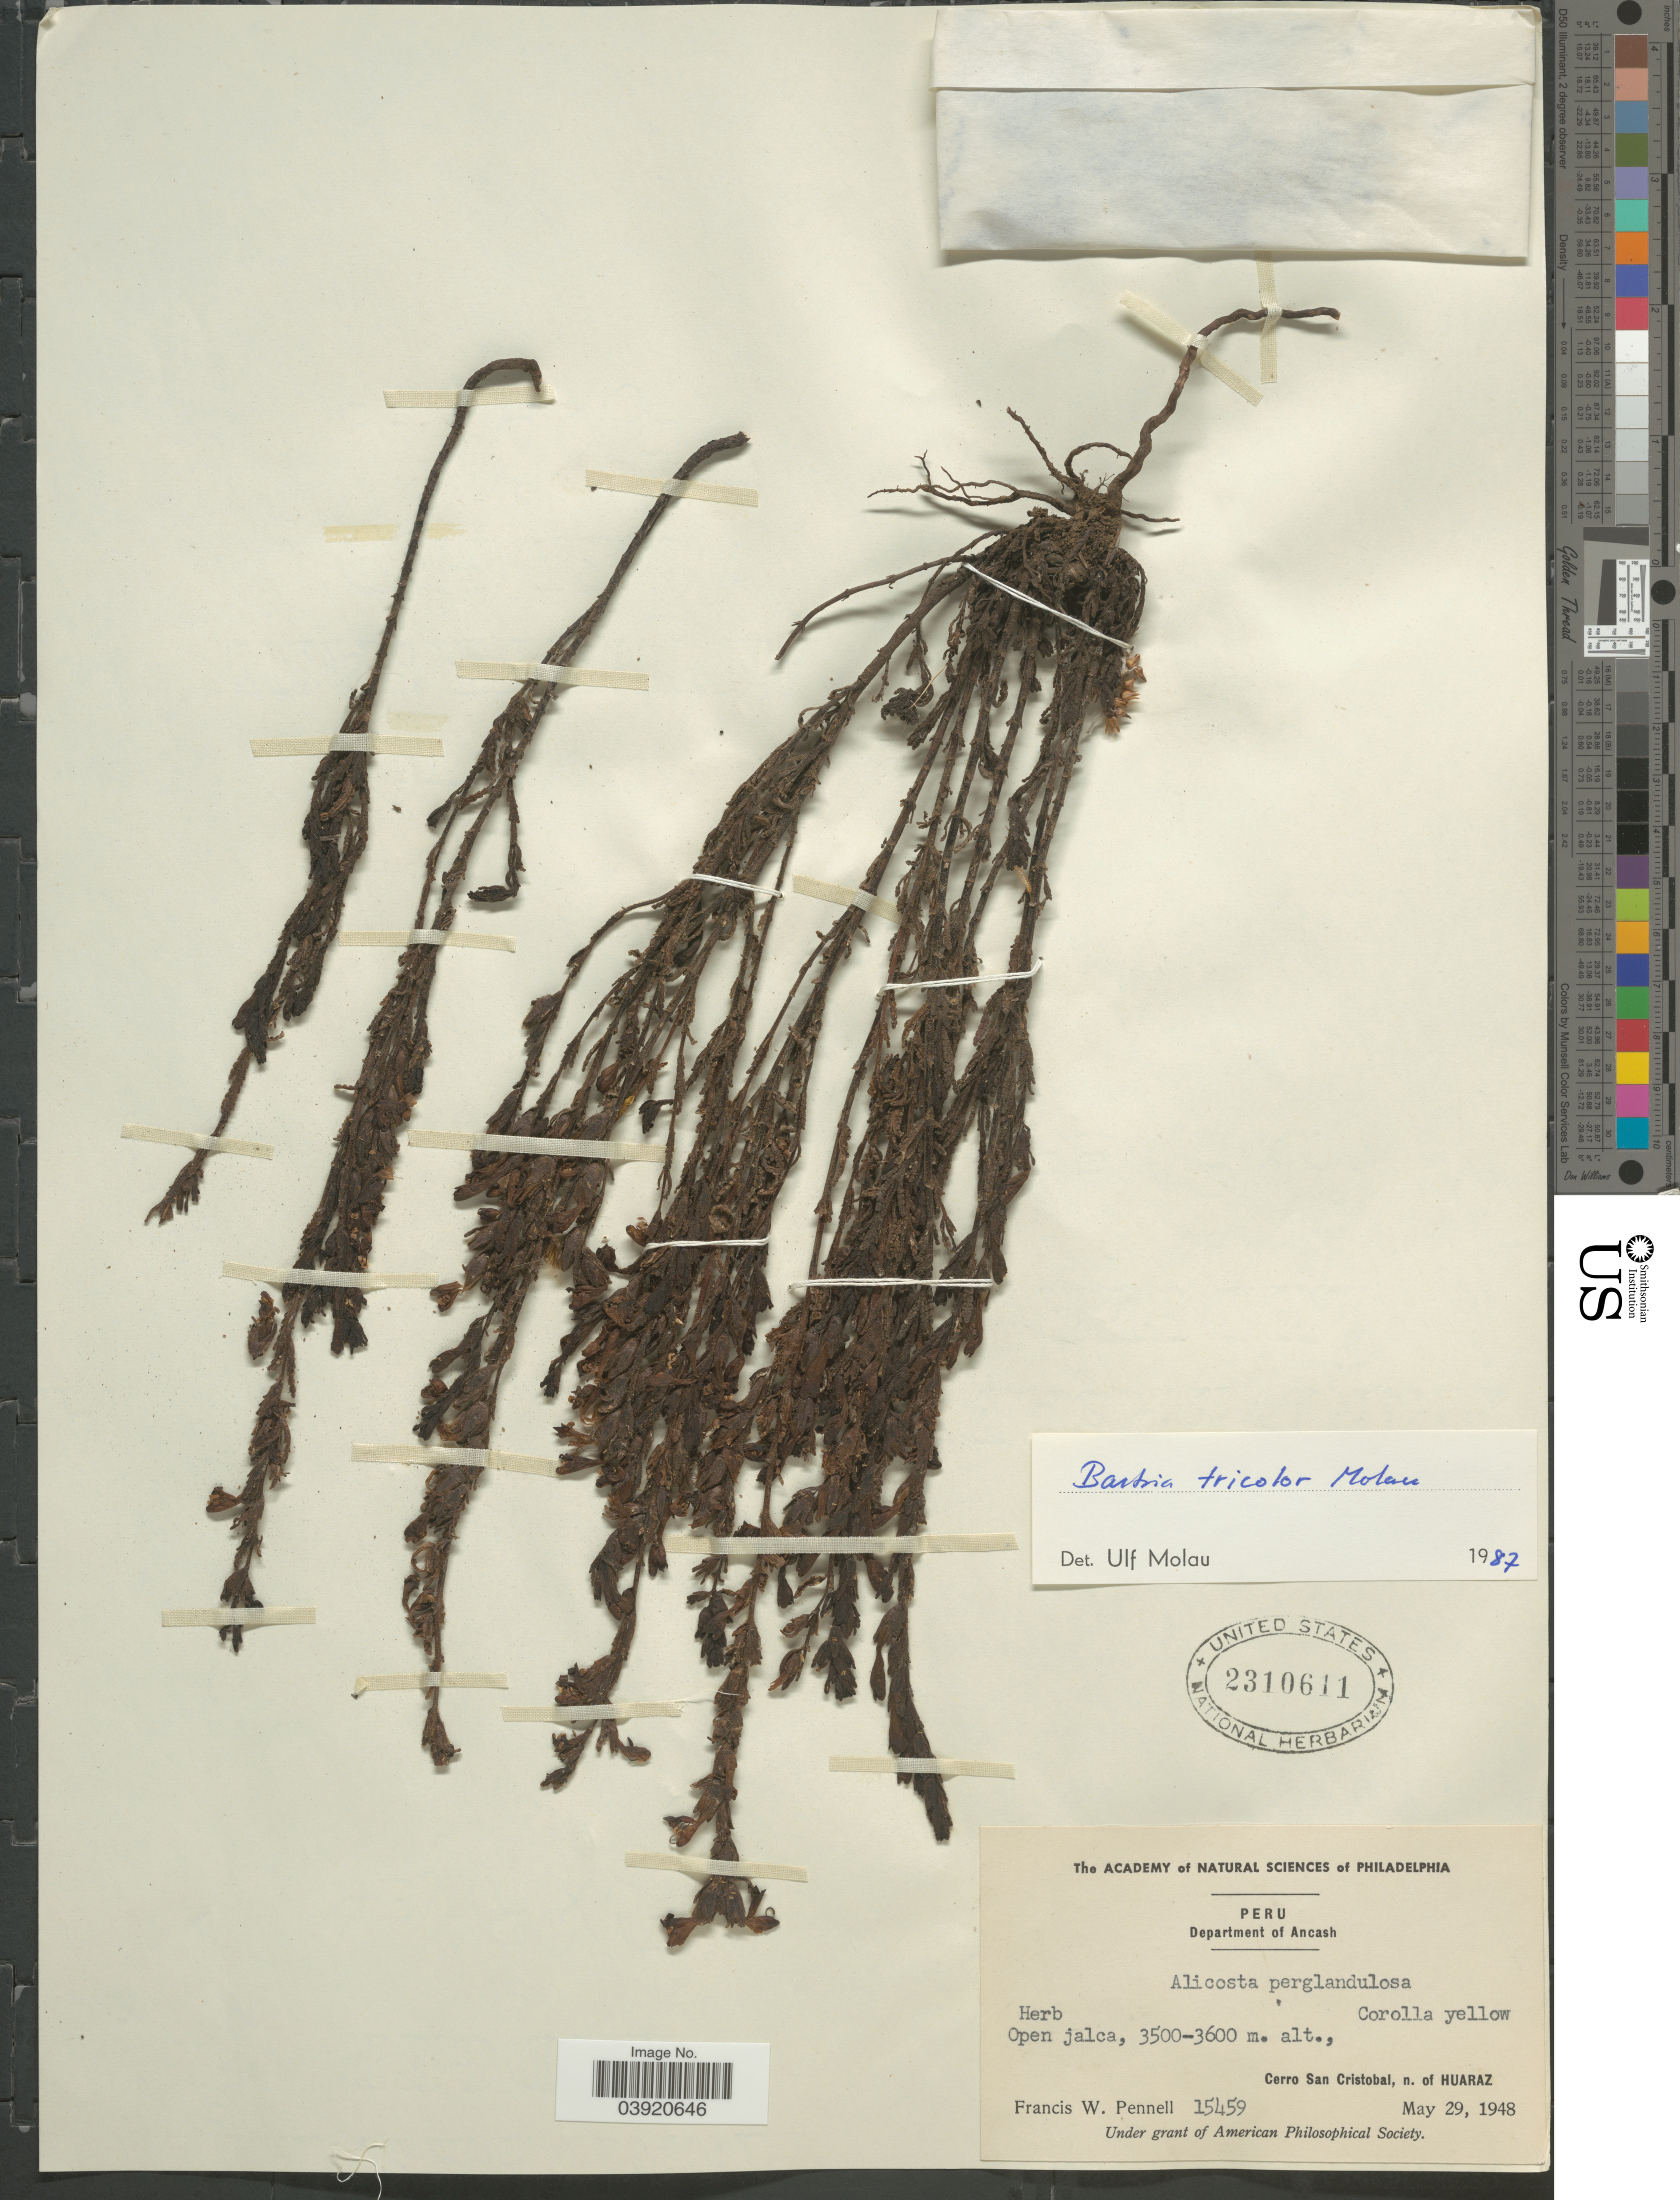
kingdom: Plantae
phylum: Tracheophyta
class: Magnoliopsida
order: Lamiales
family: Orobanchaceae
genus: Bartsia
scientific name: Bartsia tricolor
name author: Molau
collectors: F. W. Pennell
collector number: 15459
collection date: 1948-05-29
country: Peru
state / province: Ancash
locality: Department of Ancash. Cerro San Cristobal, n. of Huaraz.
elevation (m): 3500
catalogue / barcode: US 2310611